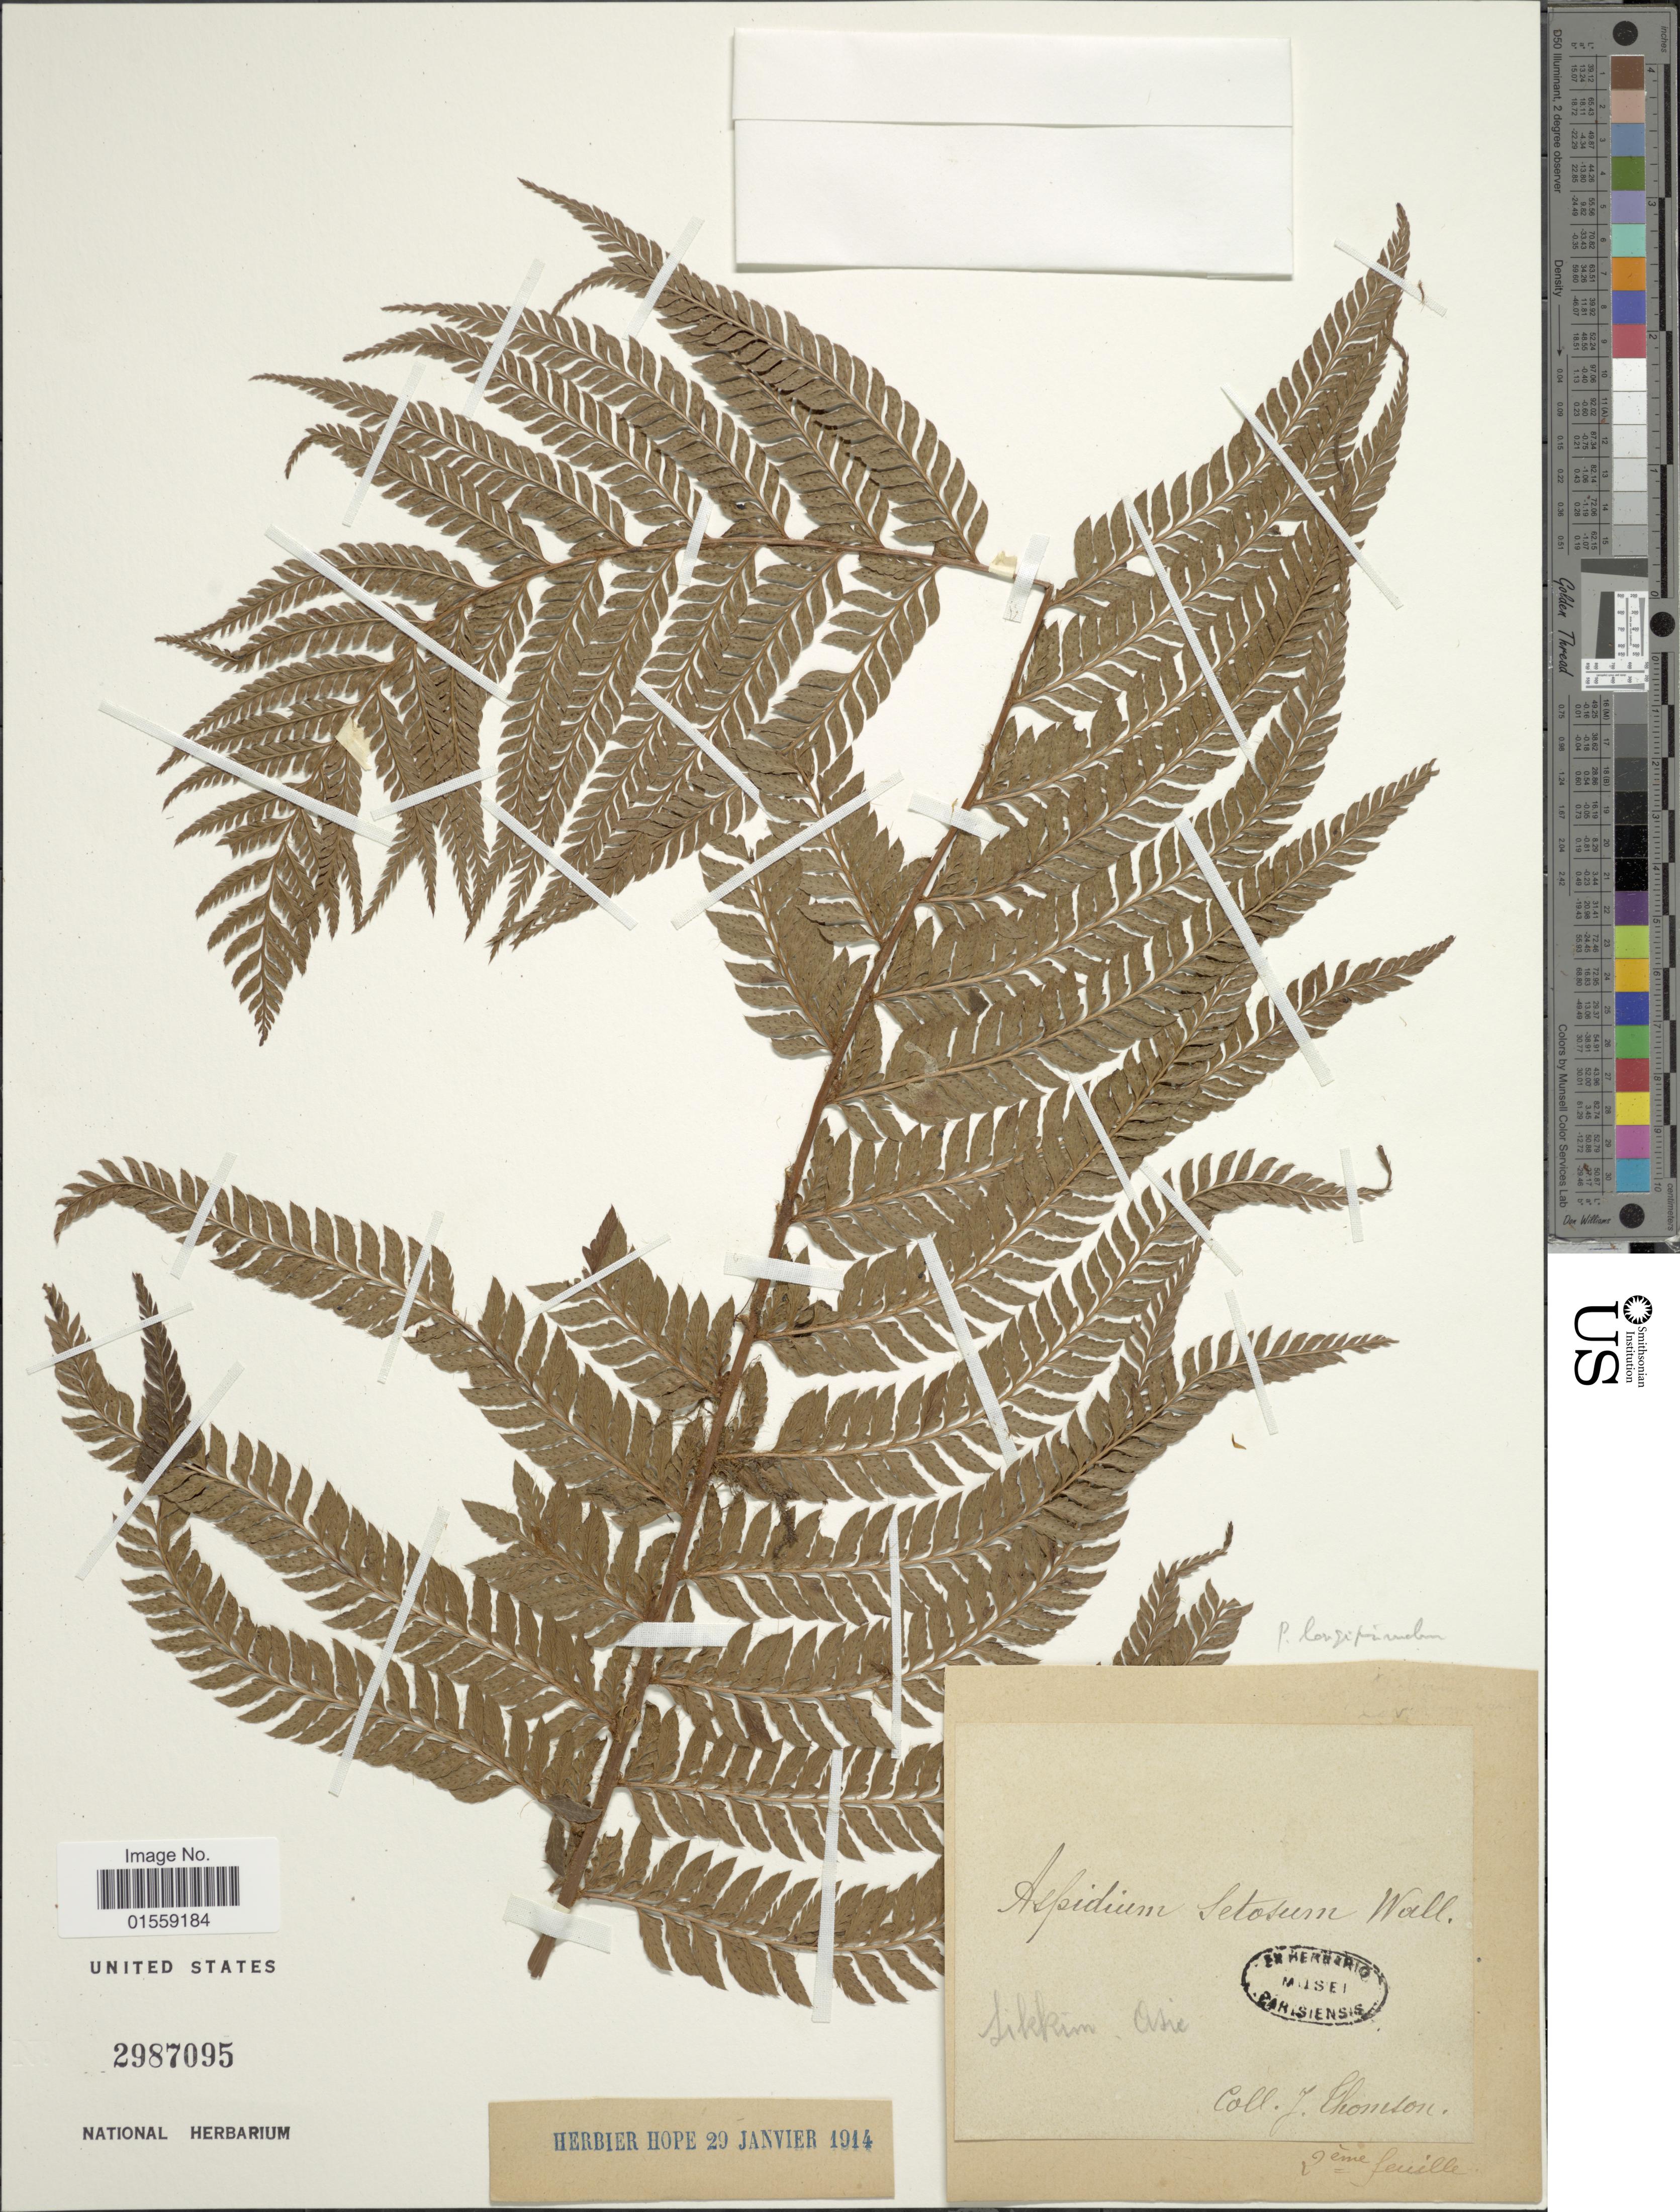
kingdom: Plantae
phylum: Tracheophyta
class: Polypodiopsida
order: Polypodiales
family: Dryopteridaceae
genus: Polystichum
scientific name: Polystichum longipinnulum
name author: Nair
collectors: J. A. Thomson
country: India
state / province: Sikkim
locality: Sikkim, Asie.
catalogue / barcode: US 2987095